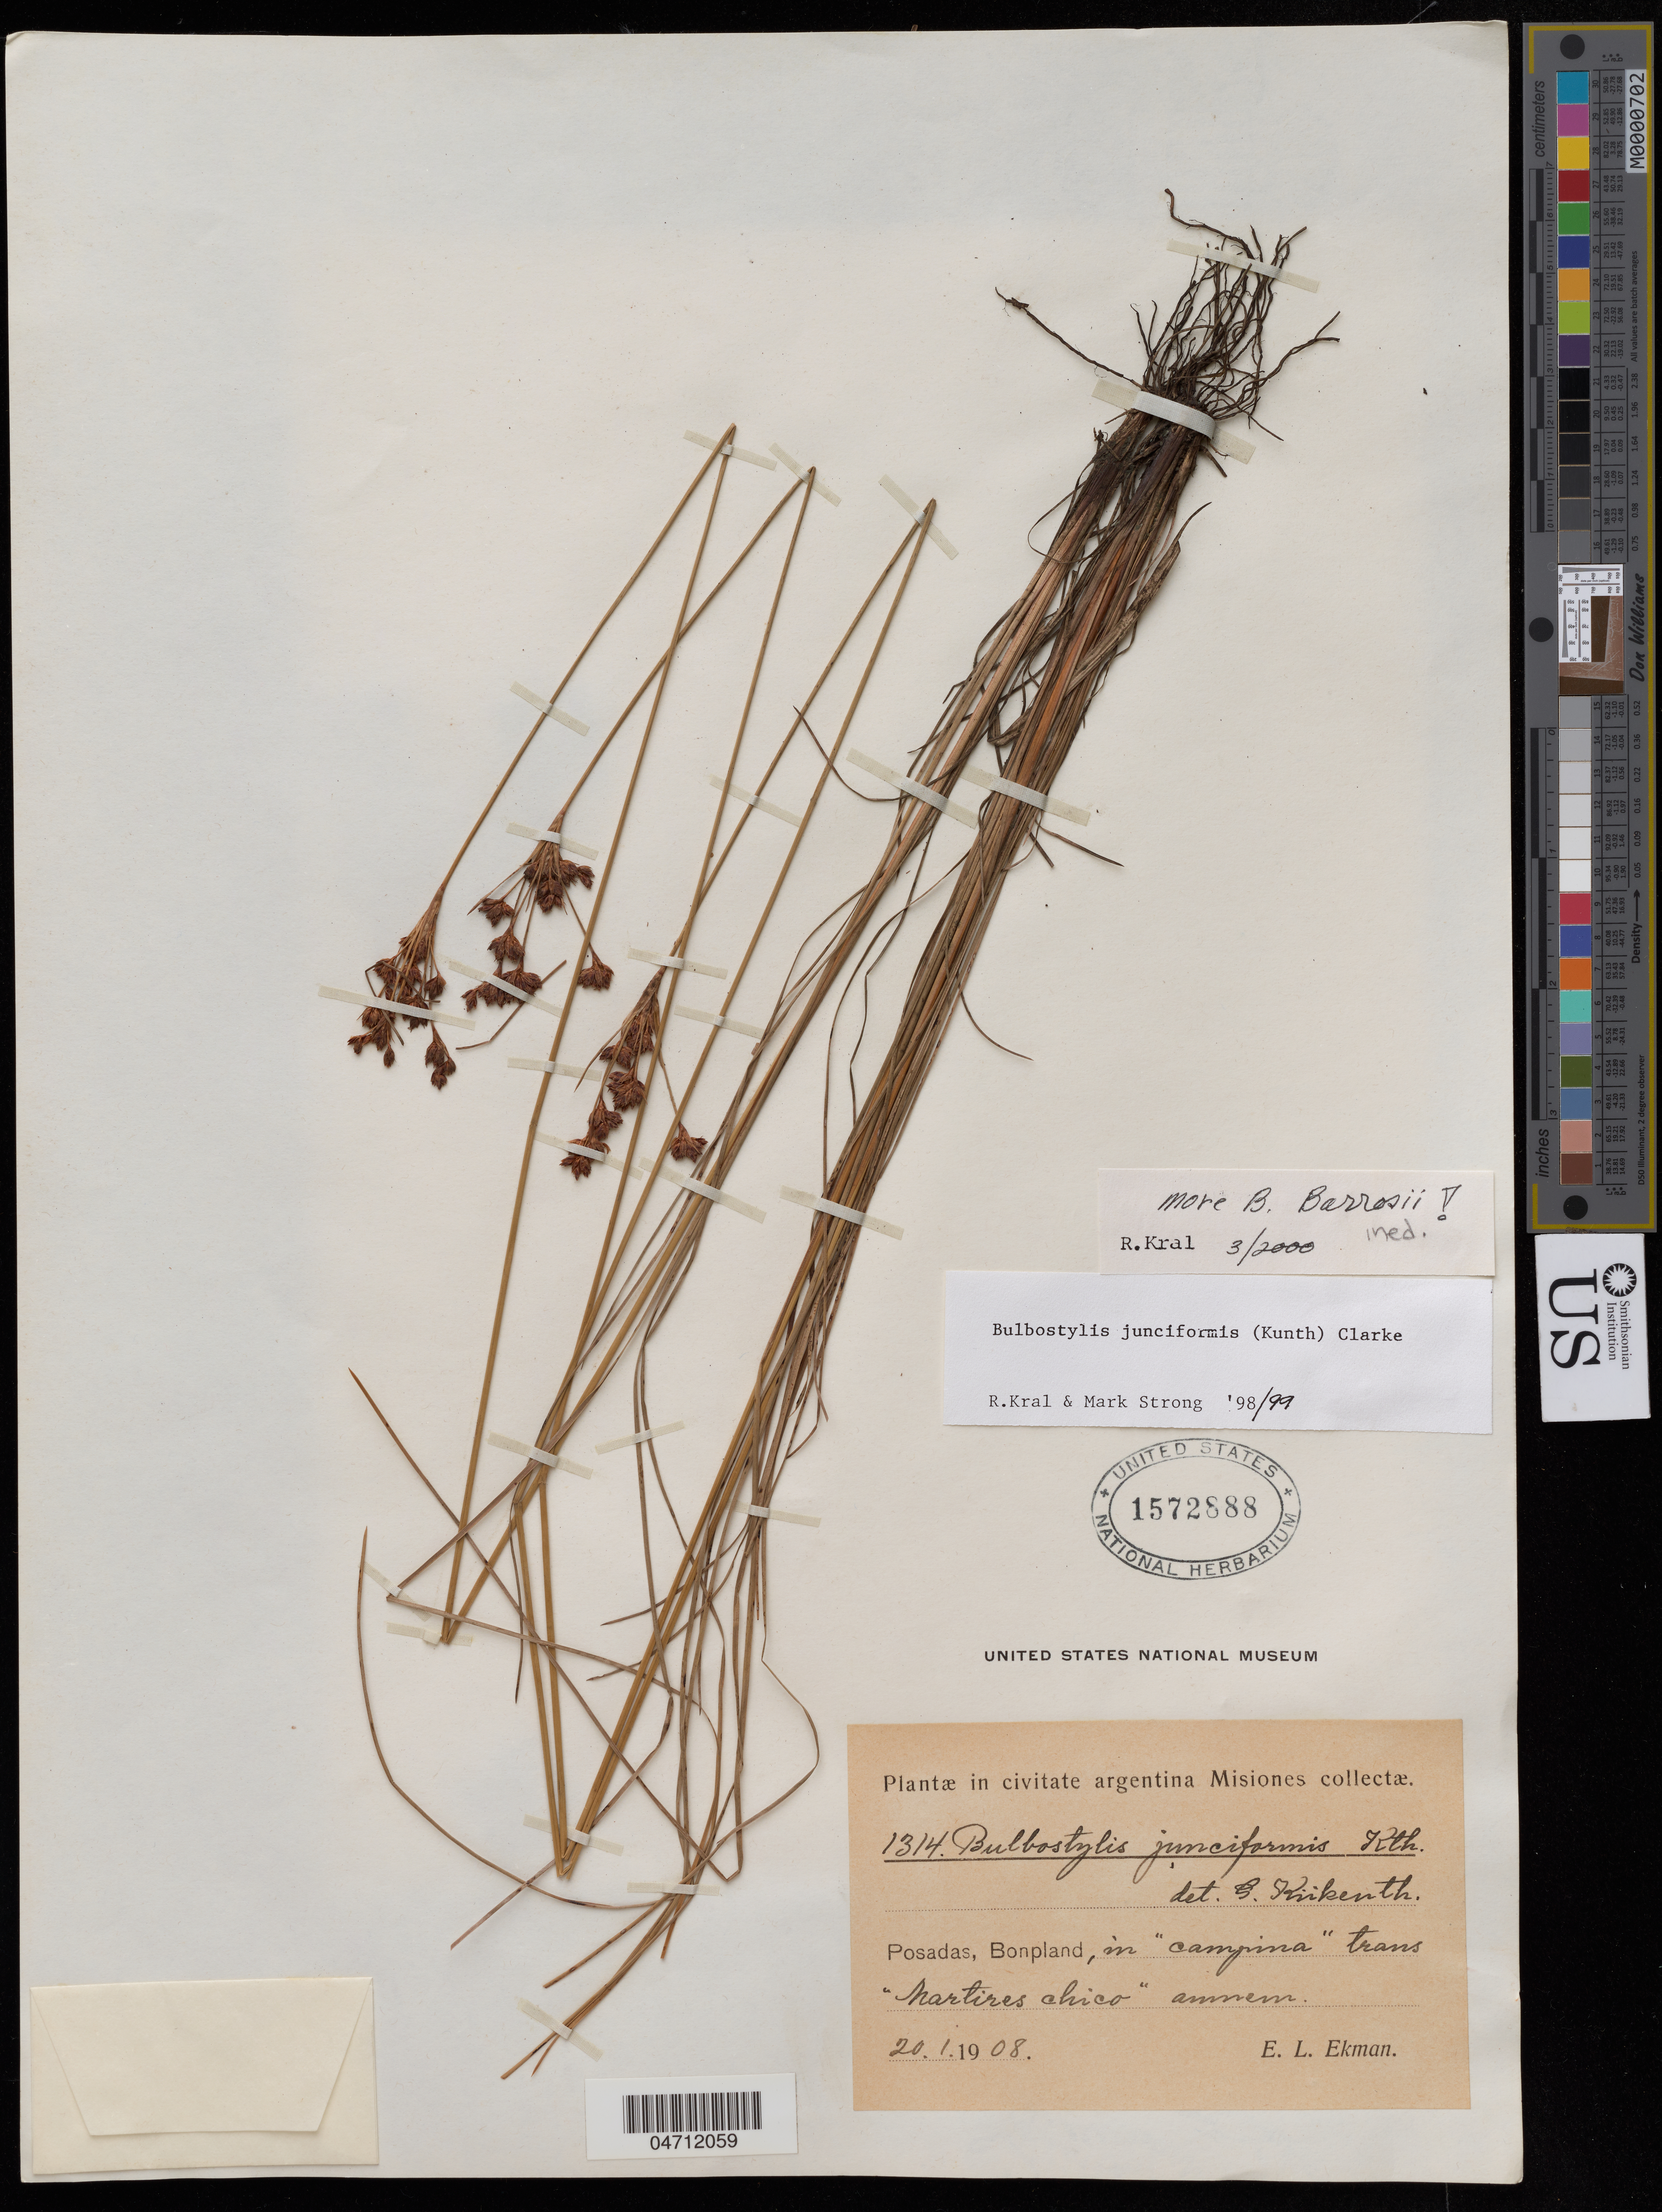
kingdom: Plantae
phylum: Tracheophyta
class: Liliopsida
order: Poales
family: Cyperaceae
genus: Bulbostylis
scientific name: Bulbostylis junciformis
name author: (Kunth) C.B. Clarke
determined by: Kral, R.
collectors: E. L. Ekman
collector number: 1314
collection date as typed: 20 Jan 1908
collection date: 1908-01-20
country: Argentina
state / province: Misiones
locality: Posadas, Bonpland trans "Martires Chico".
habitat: In campina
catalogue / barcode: US 1572888